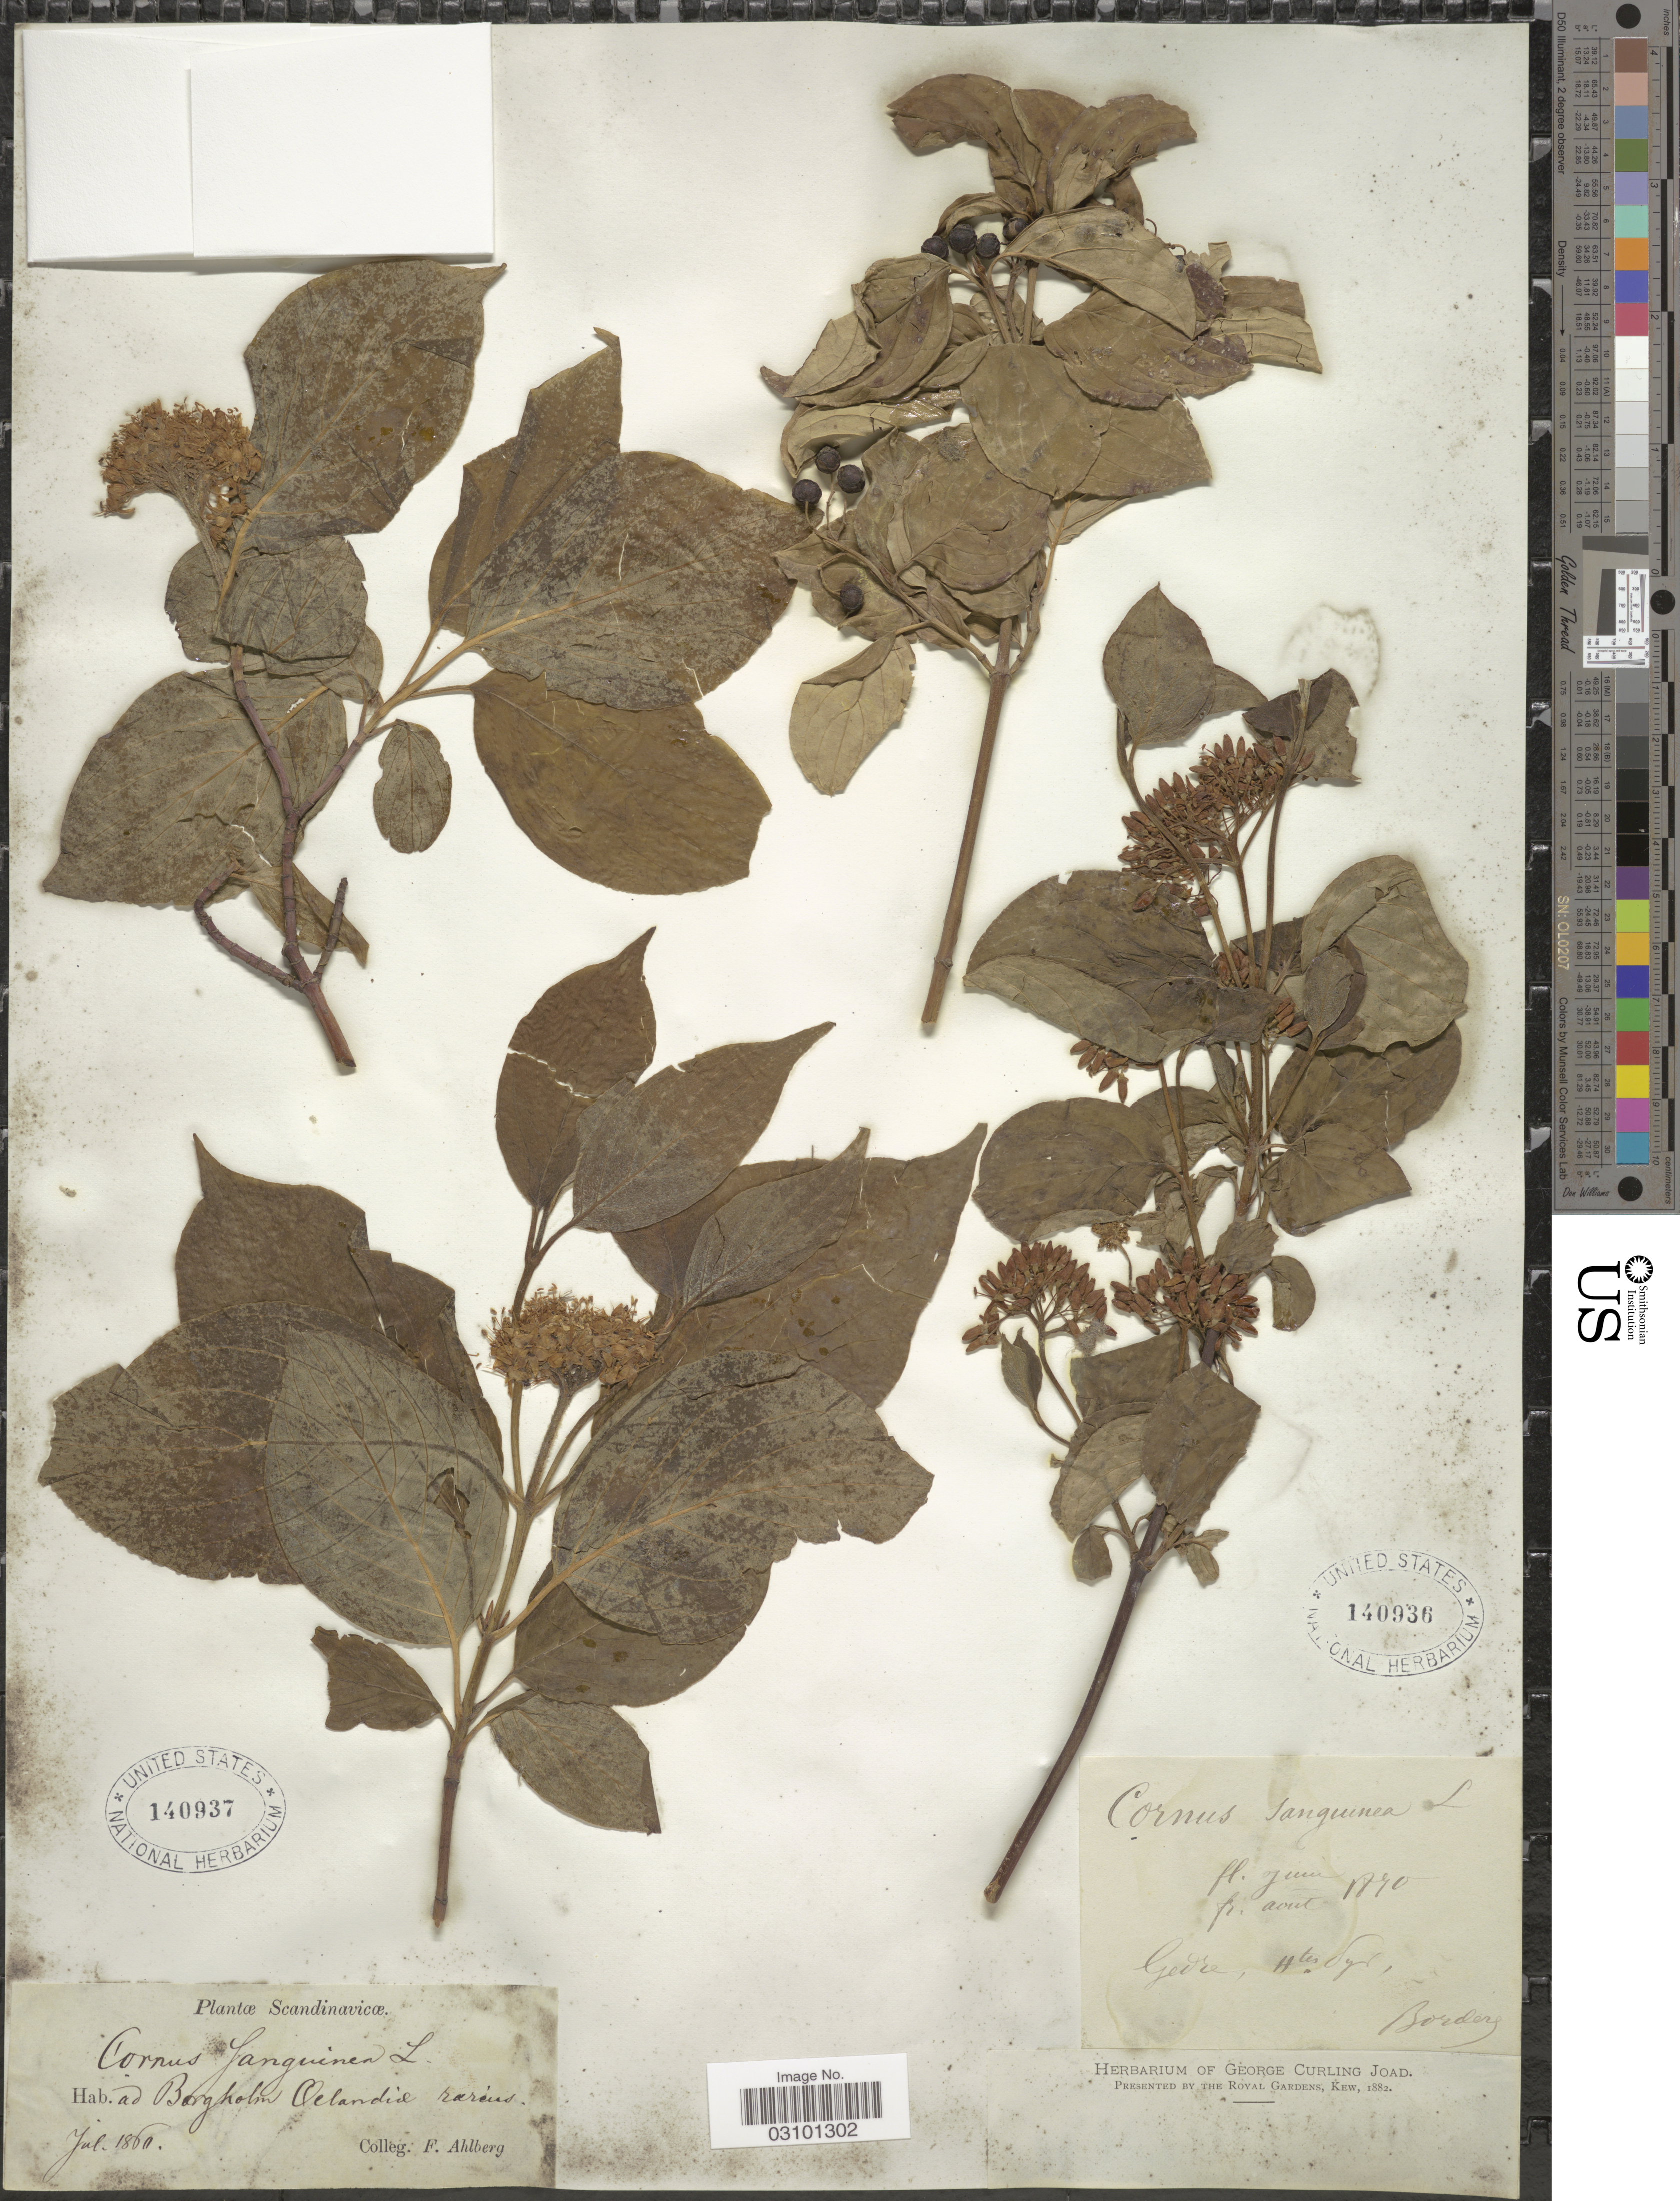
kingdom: Plantae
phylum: Tracheophyta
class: Magnoliopsida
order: Cornales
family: Cornaceae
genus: Cornus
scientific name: Cornus sanguinea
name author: L.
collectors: F. Ahlberg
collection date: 1860-07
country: Sweden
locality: Scandinavicæ. Ad Borgholm Oclandia rarius.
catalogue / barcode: US 140937-2